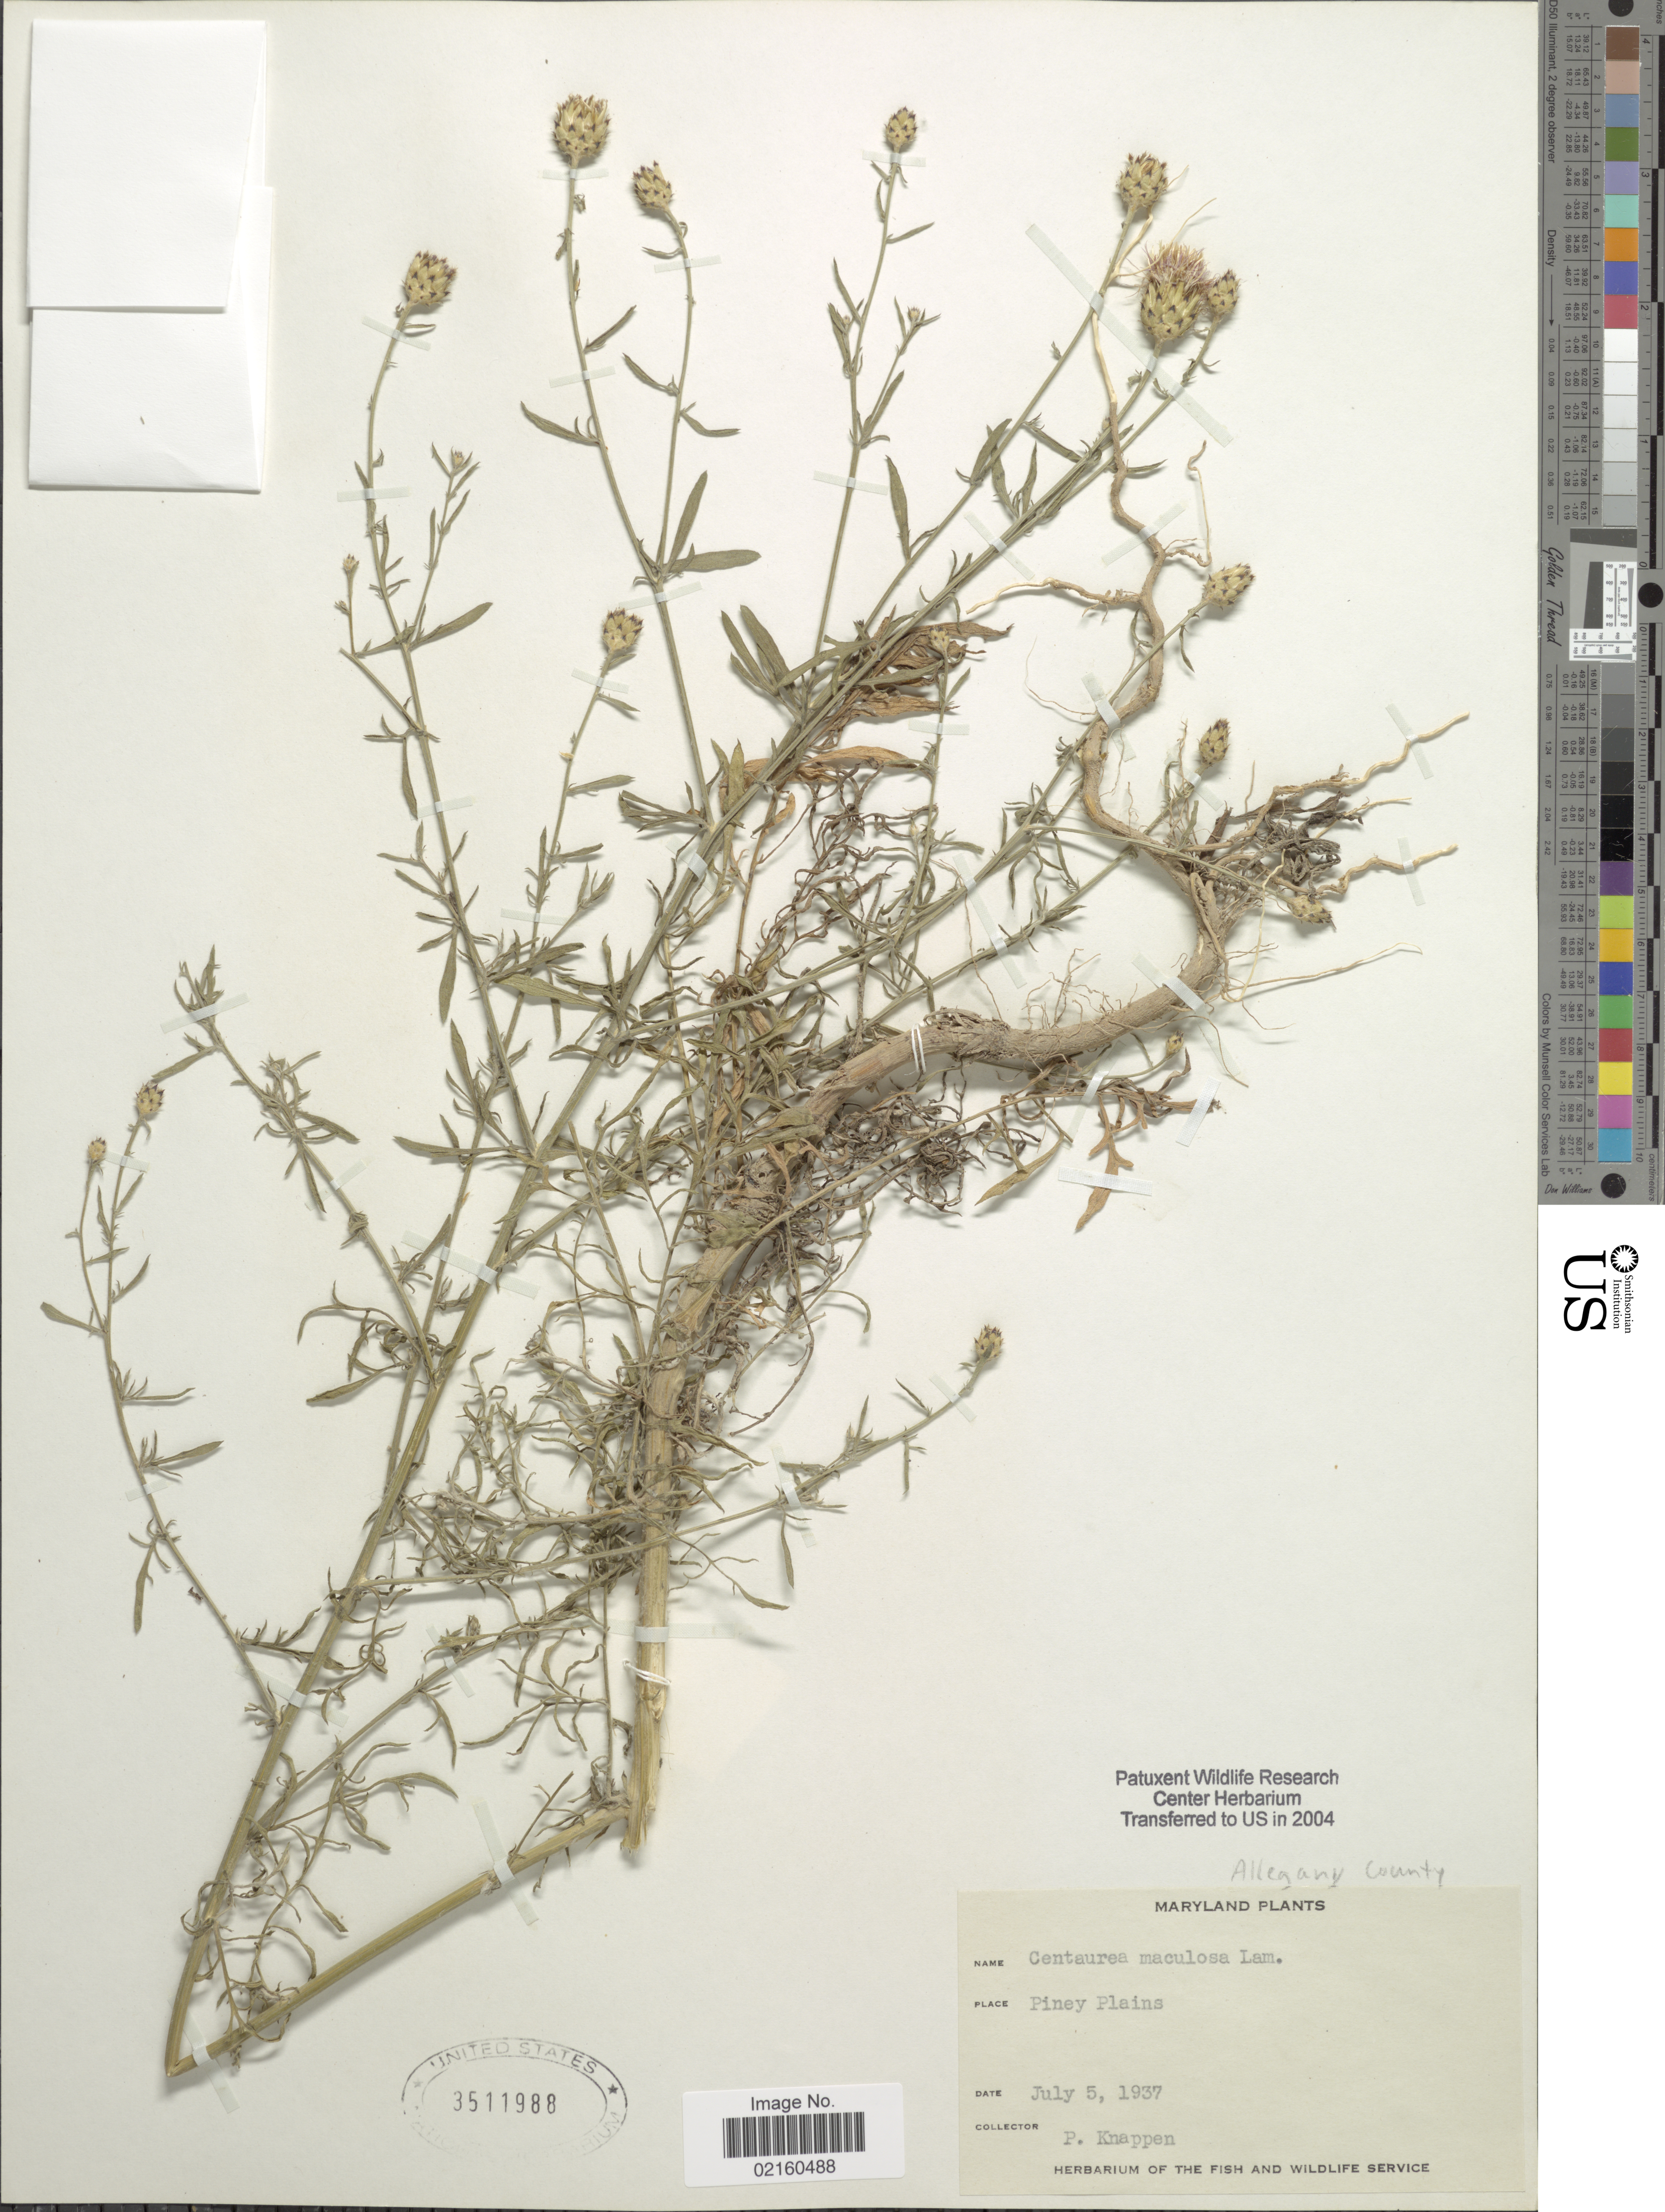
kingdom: Plantae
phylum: Tracheophyta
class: Magnoliopsida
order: Asterales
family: Asteraceae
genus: Centaurea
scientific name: Centaurea stoebe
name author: L.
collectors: P. Knappen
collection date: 1937-07-05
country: United States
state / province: Maryland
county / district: Allegany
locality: Alleghany County, Piney Plains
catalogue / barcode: US 3511988